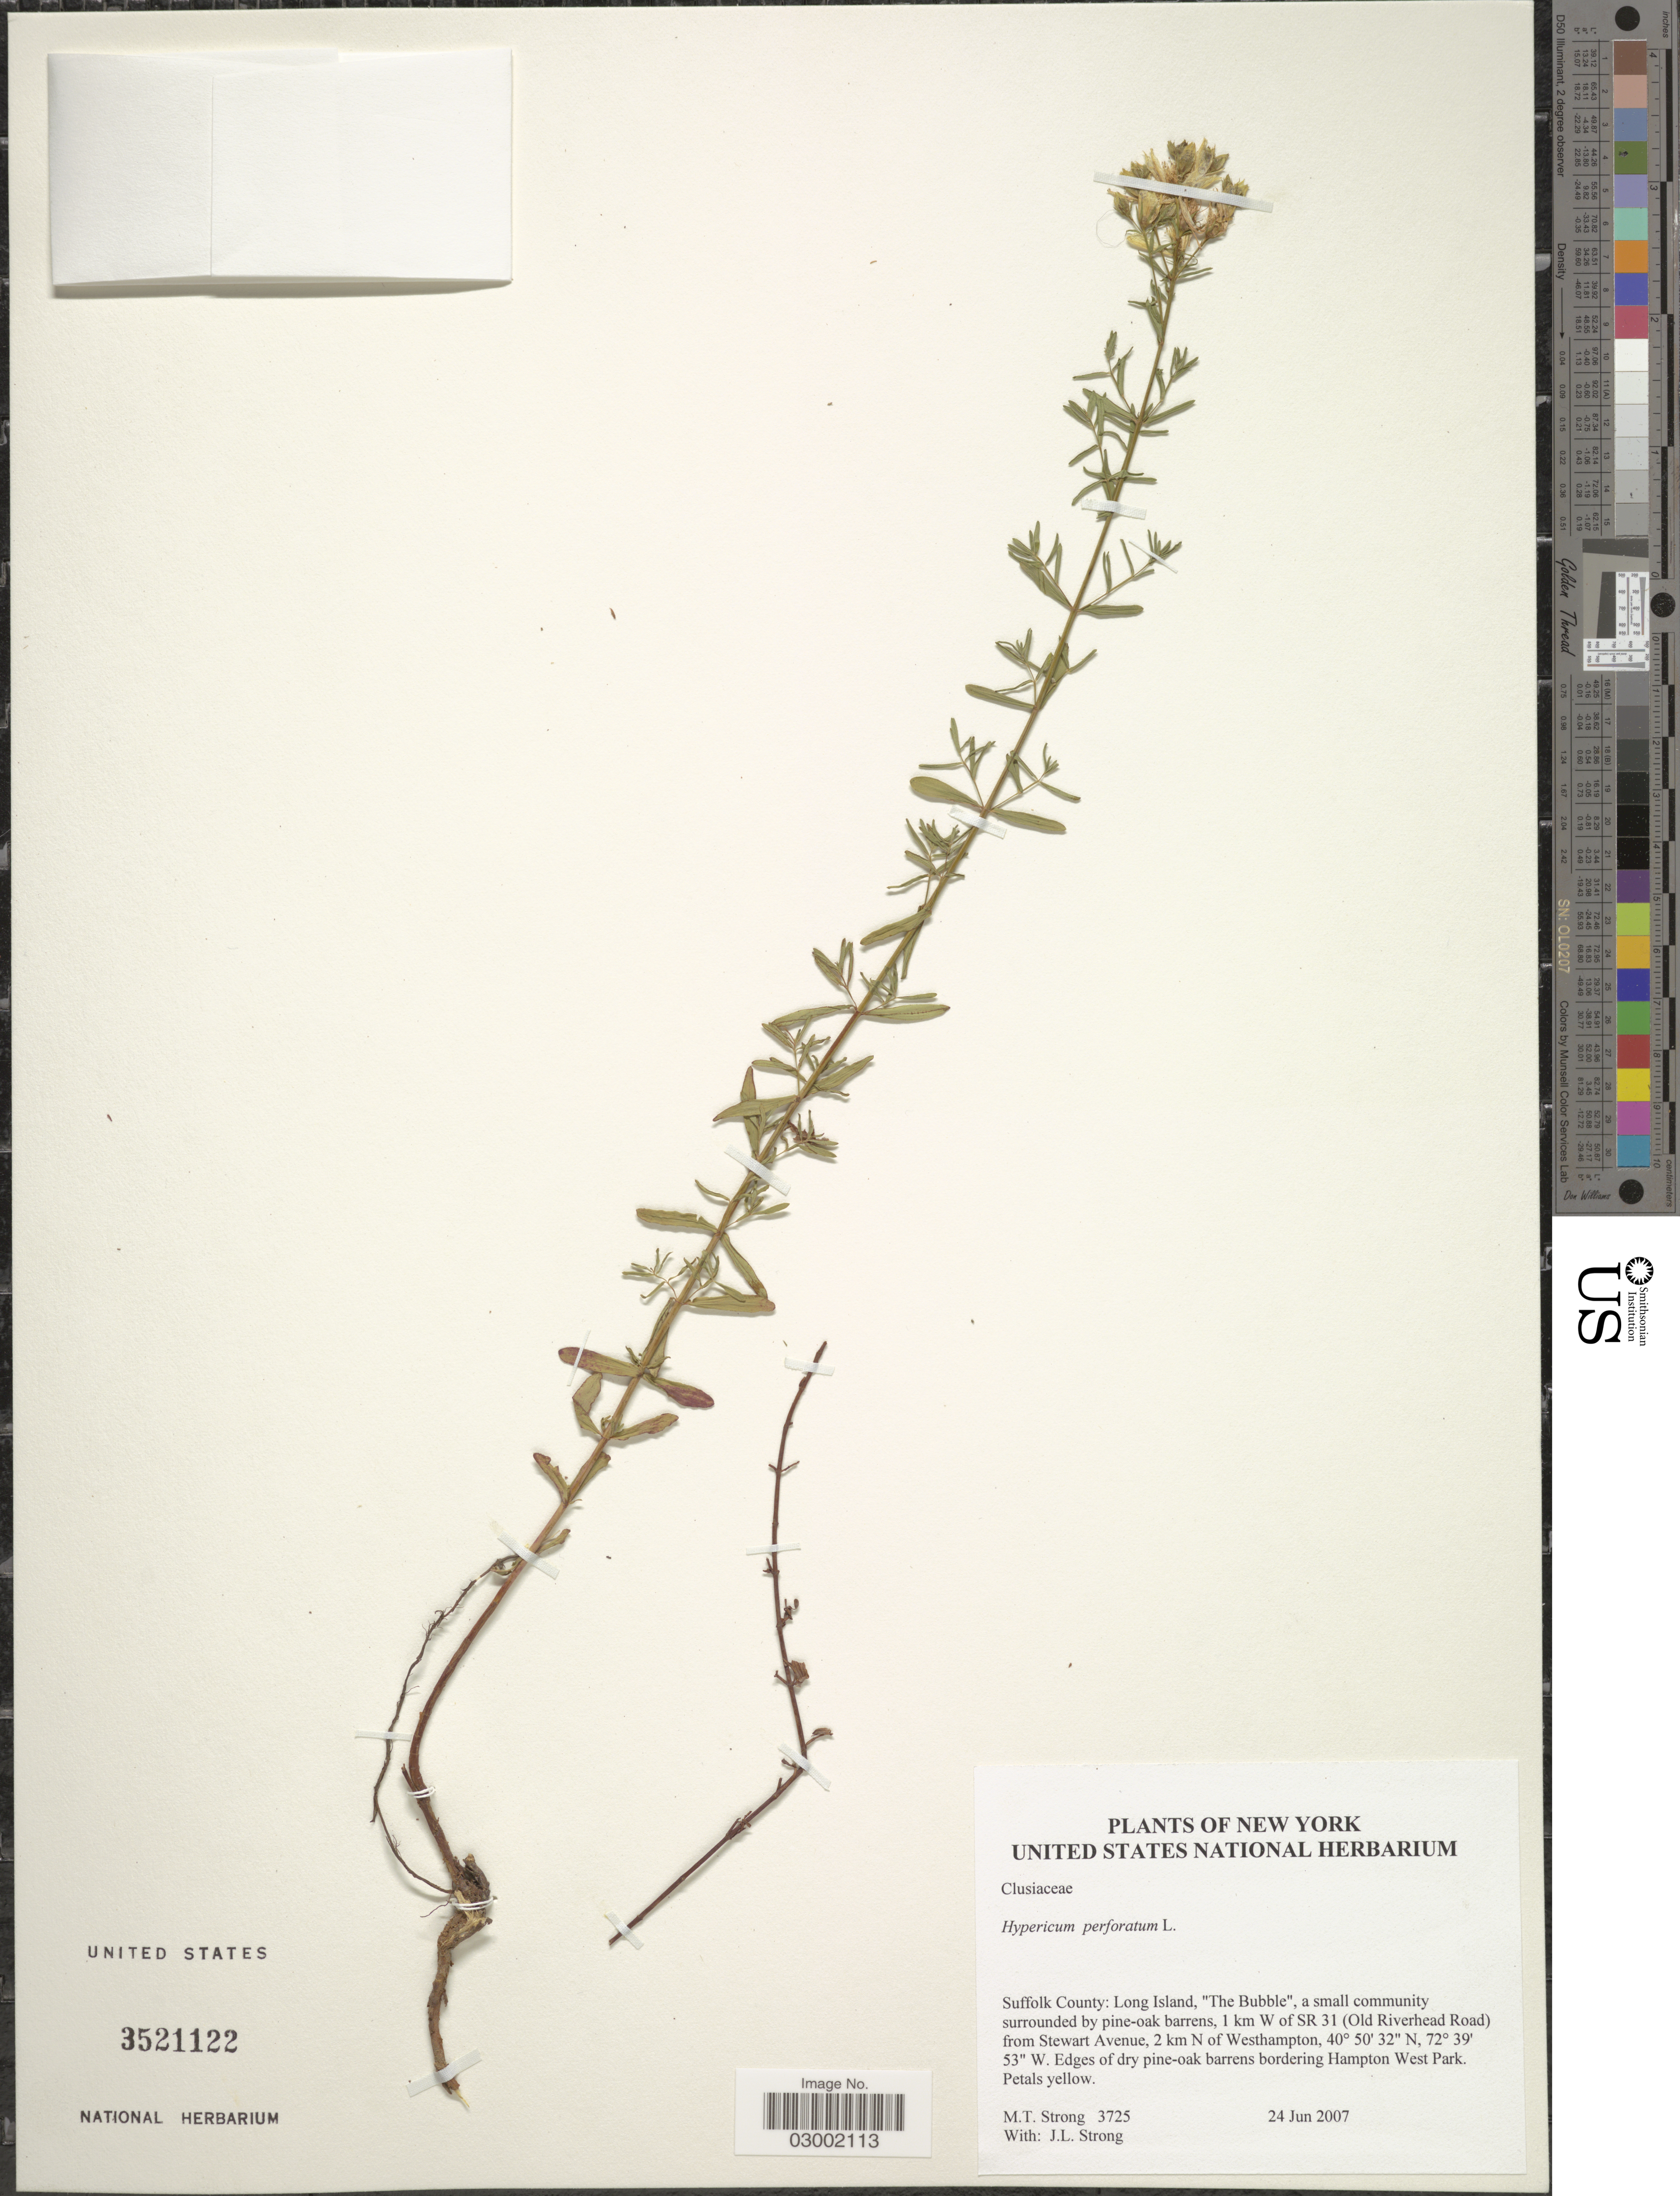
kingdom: Plantae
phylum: Tracheophyta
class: Magnoliopsida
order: Malpighiales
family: Hypericaceae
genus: Hypericum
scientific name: Hypericum perforatum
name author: L.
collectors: M. T. Strong & J. Strong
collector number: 3725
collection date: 2007-06-24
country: United States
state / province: New York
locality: Suffolk County: Long Island, "The Bubble", a small communicty surrounded by pine-oaks barrens, 1 km W of SR 31 (Old Riverhead Road) from Stewart Avenue, 2 km N of Westhampton.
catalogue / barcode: US 3521122